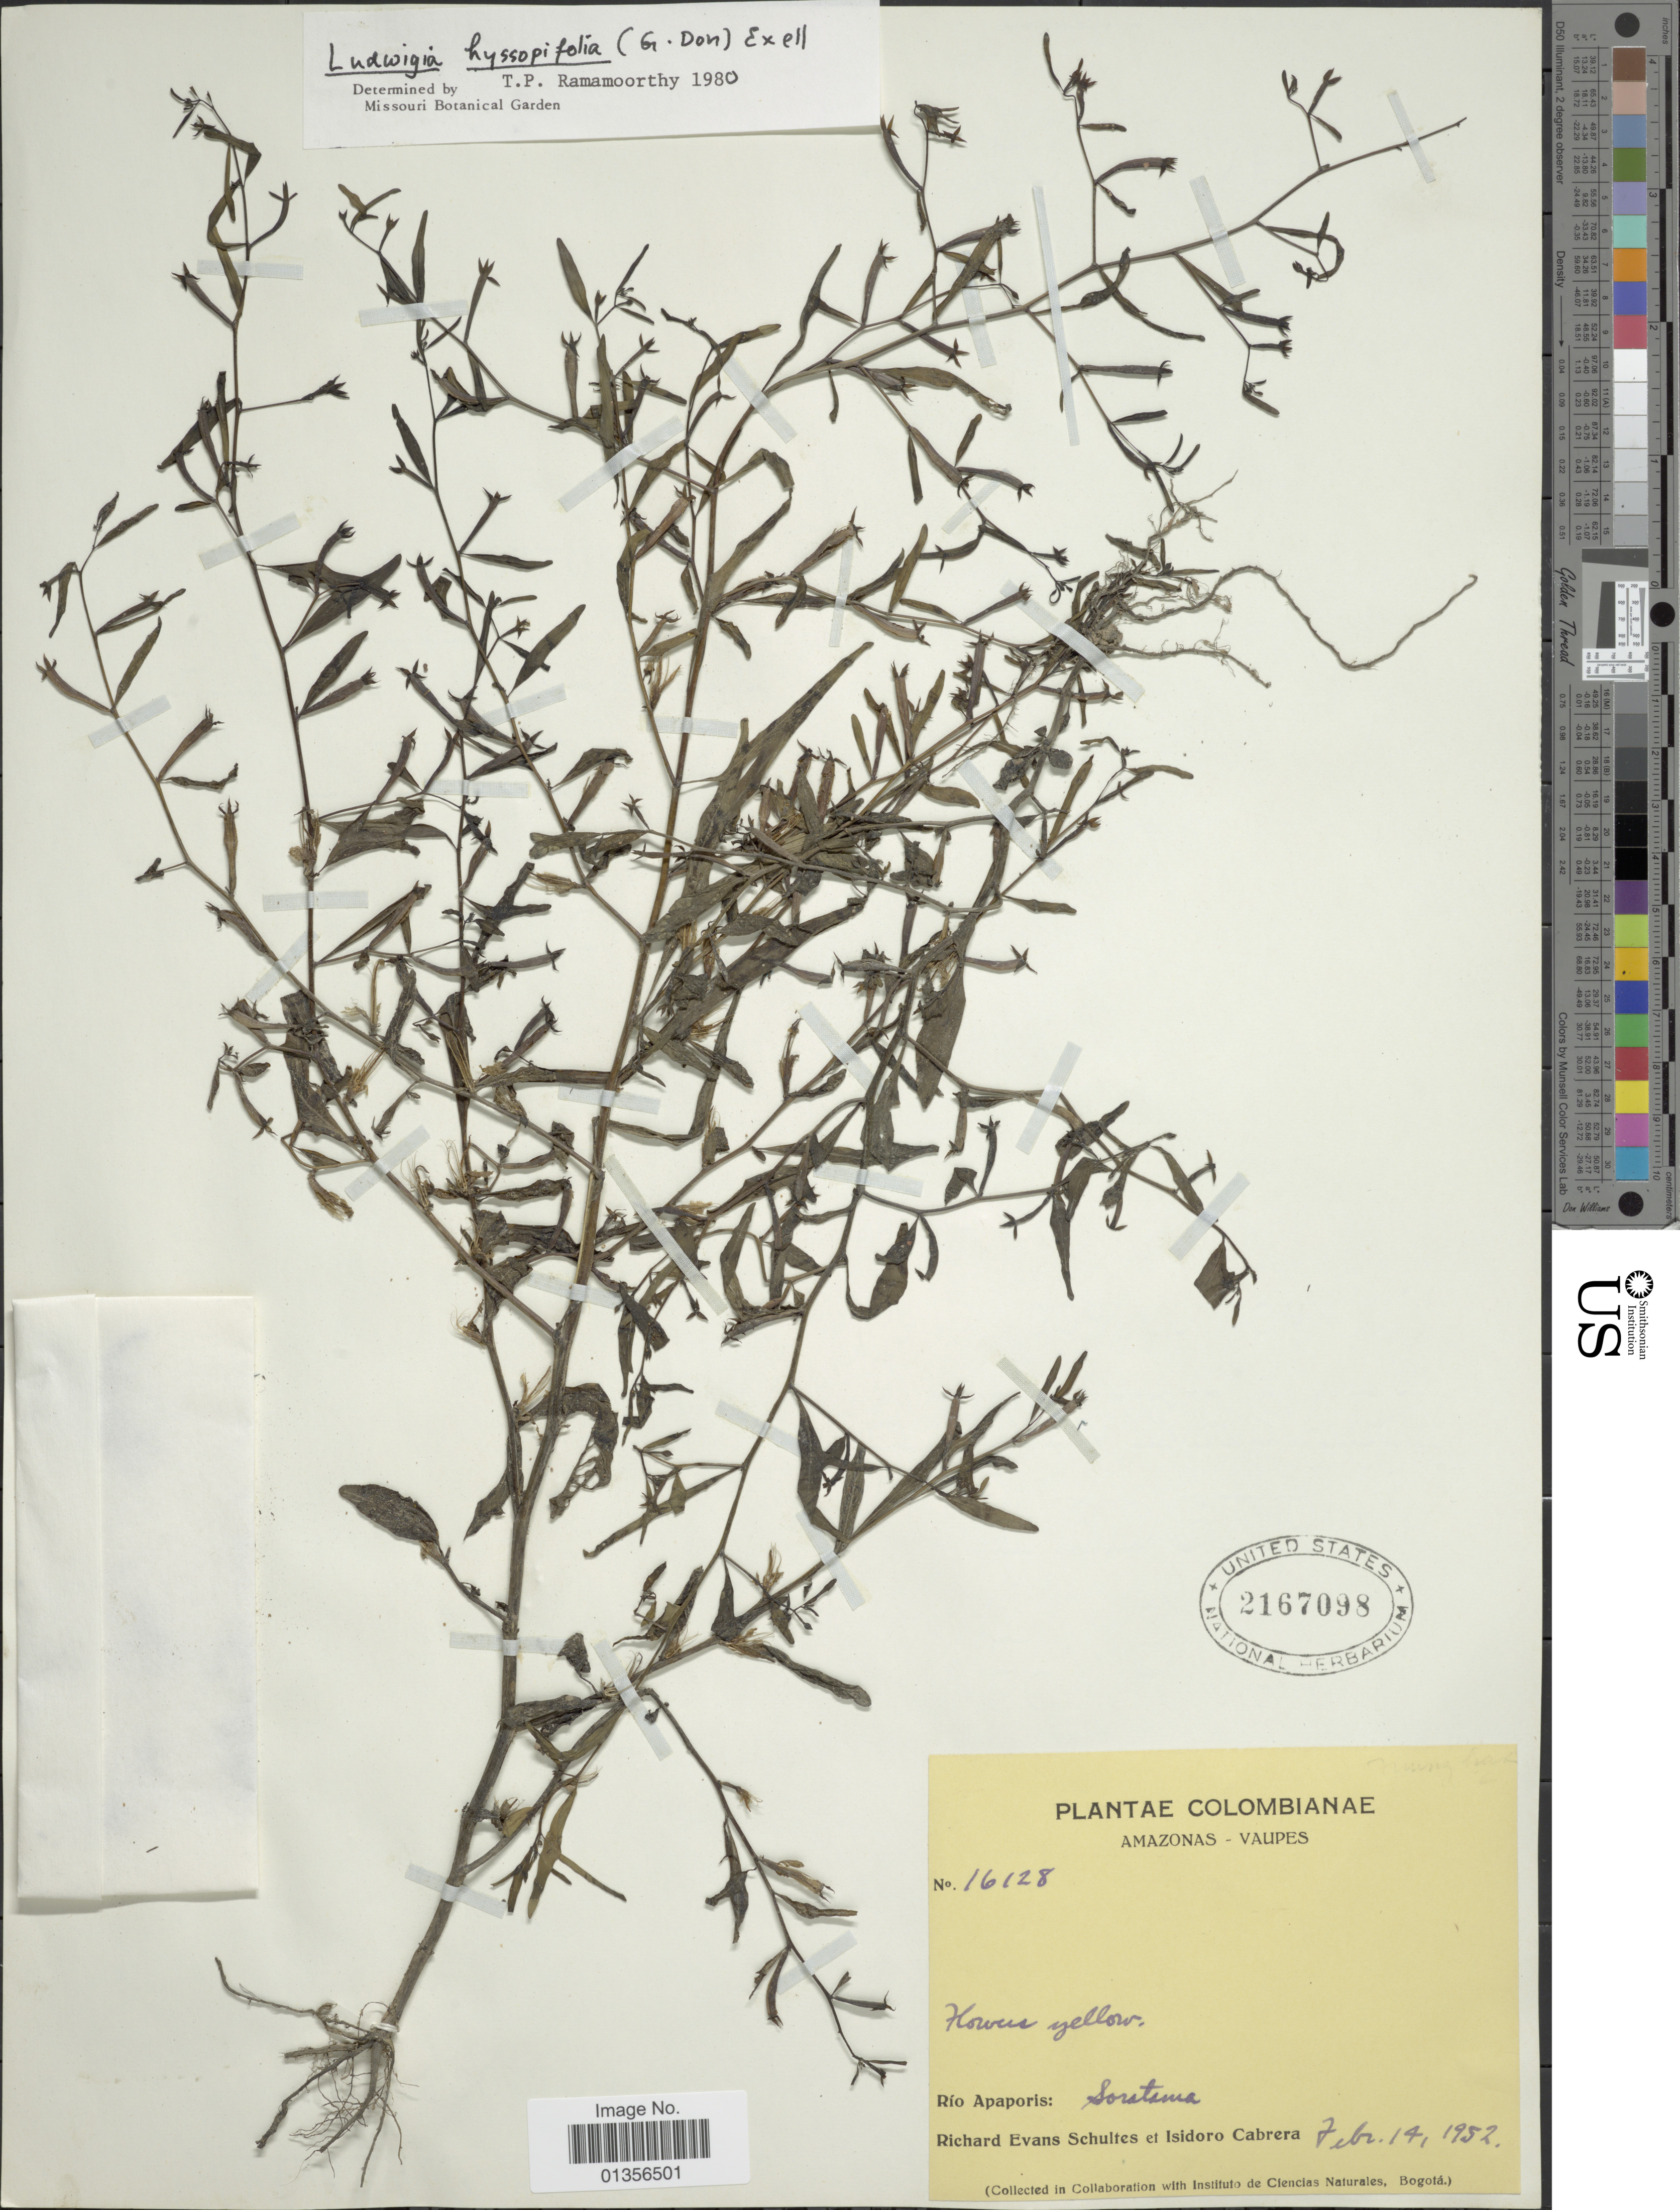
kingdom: Plantae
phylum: Tracheophyta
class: Magnoliopsida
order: Myrtales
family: Onagraceae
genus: Ludwigia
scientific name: Ludwigia hyssopifolia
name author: (G. Don) Exell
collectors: R. E. Schultes & I. Cabrera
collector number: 16128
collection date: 1952-02-14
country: Colombia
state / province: Vaupés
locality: Amazonas, Río Apaporis Soratama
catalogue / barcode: US 2167098